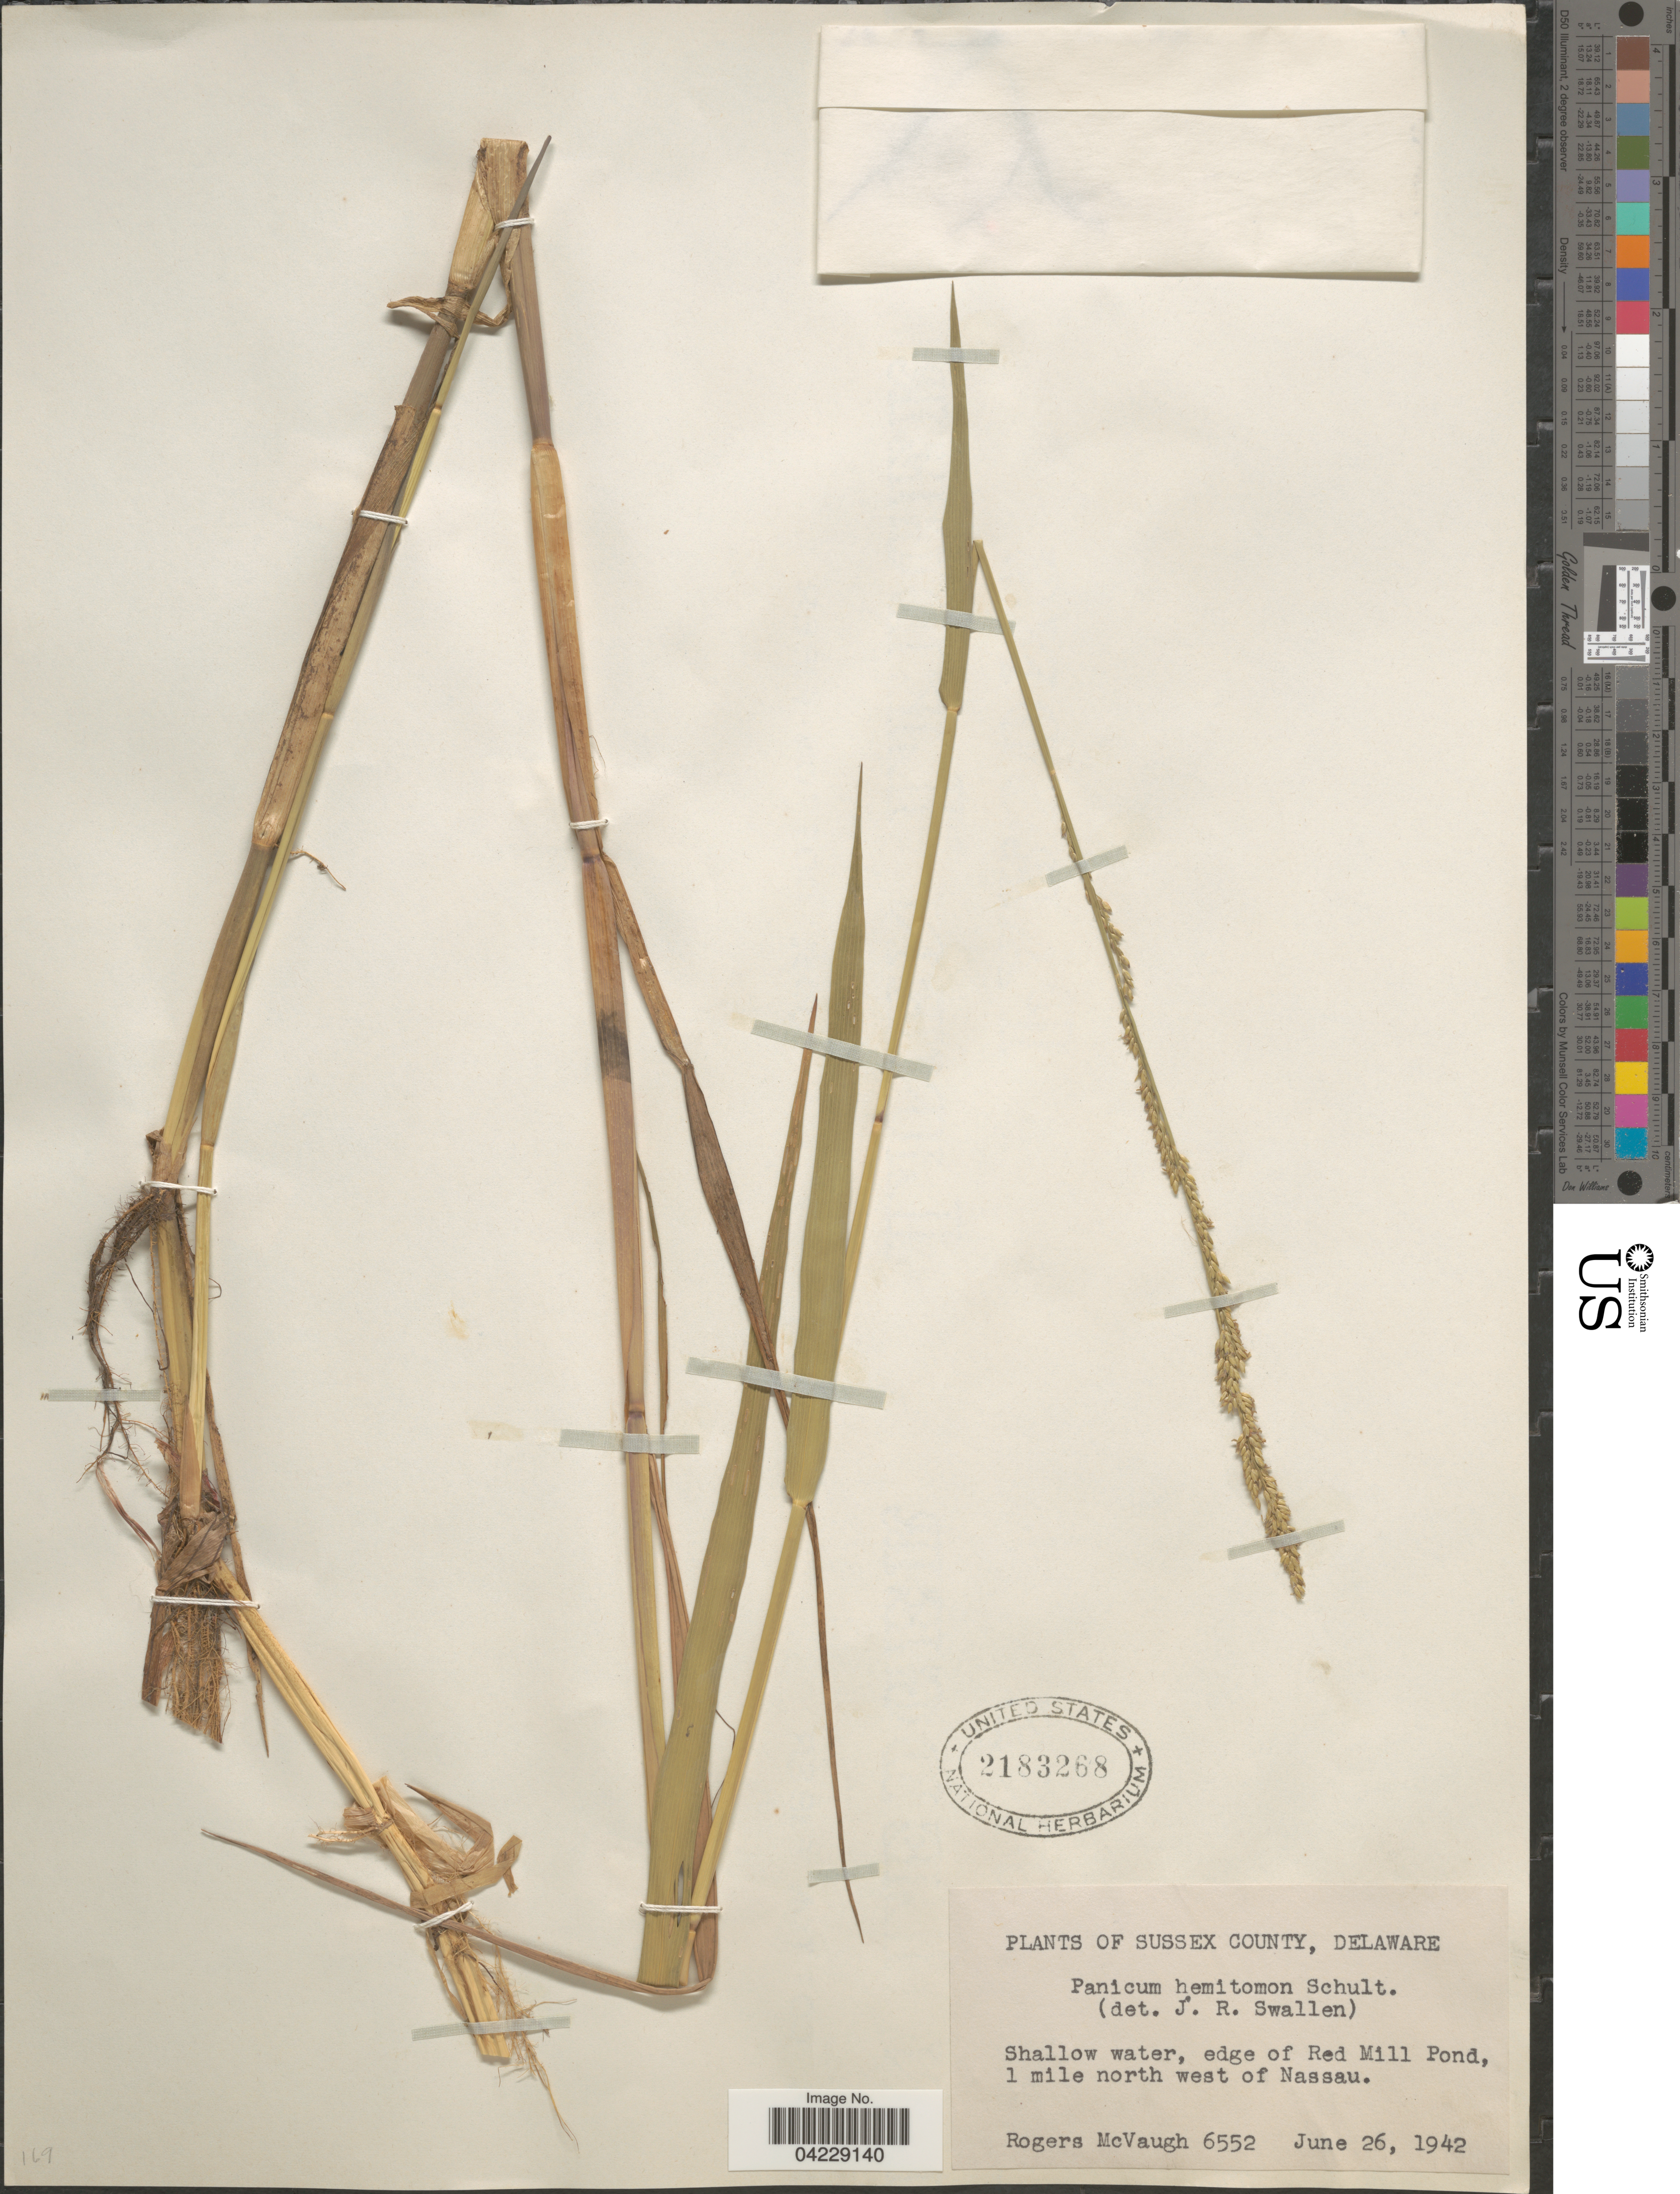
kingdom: Plantae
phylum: Tracheophyta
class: Liliopsida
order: Poales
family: Poaceae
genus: Hymenachne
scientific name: Hymenachne hemitomon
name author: (Schult.) C. C. Hsu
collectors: R. McVaugh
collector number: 6552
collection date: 1942-06-26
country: United States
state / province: Delaware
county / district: Sussex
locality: Sussex County. Edge of Red Mill Pond, 1 mile north west of Nassau.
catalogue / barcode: US 2183268